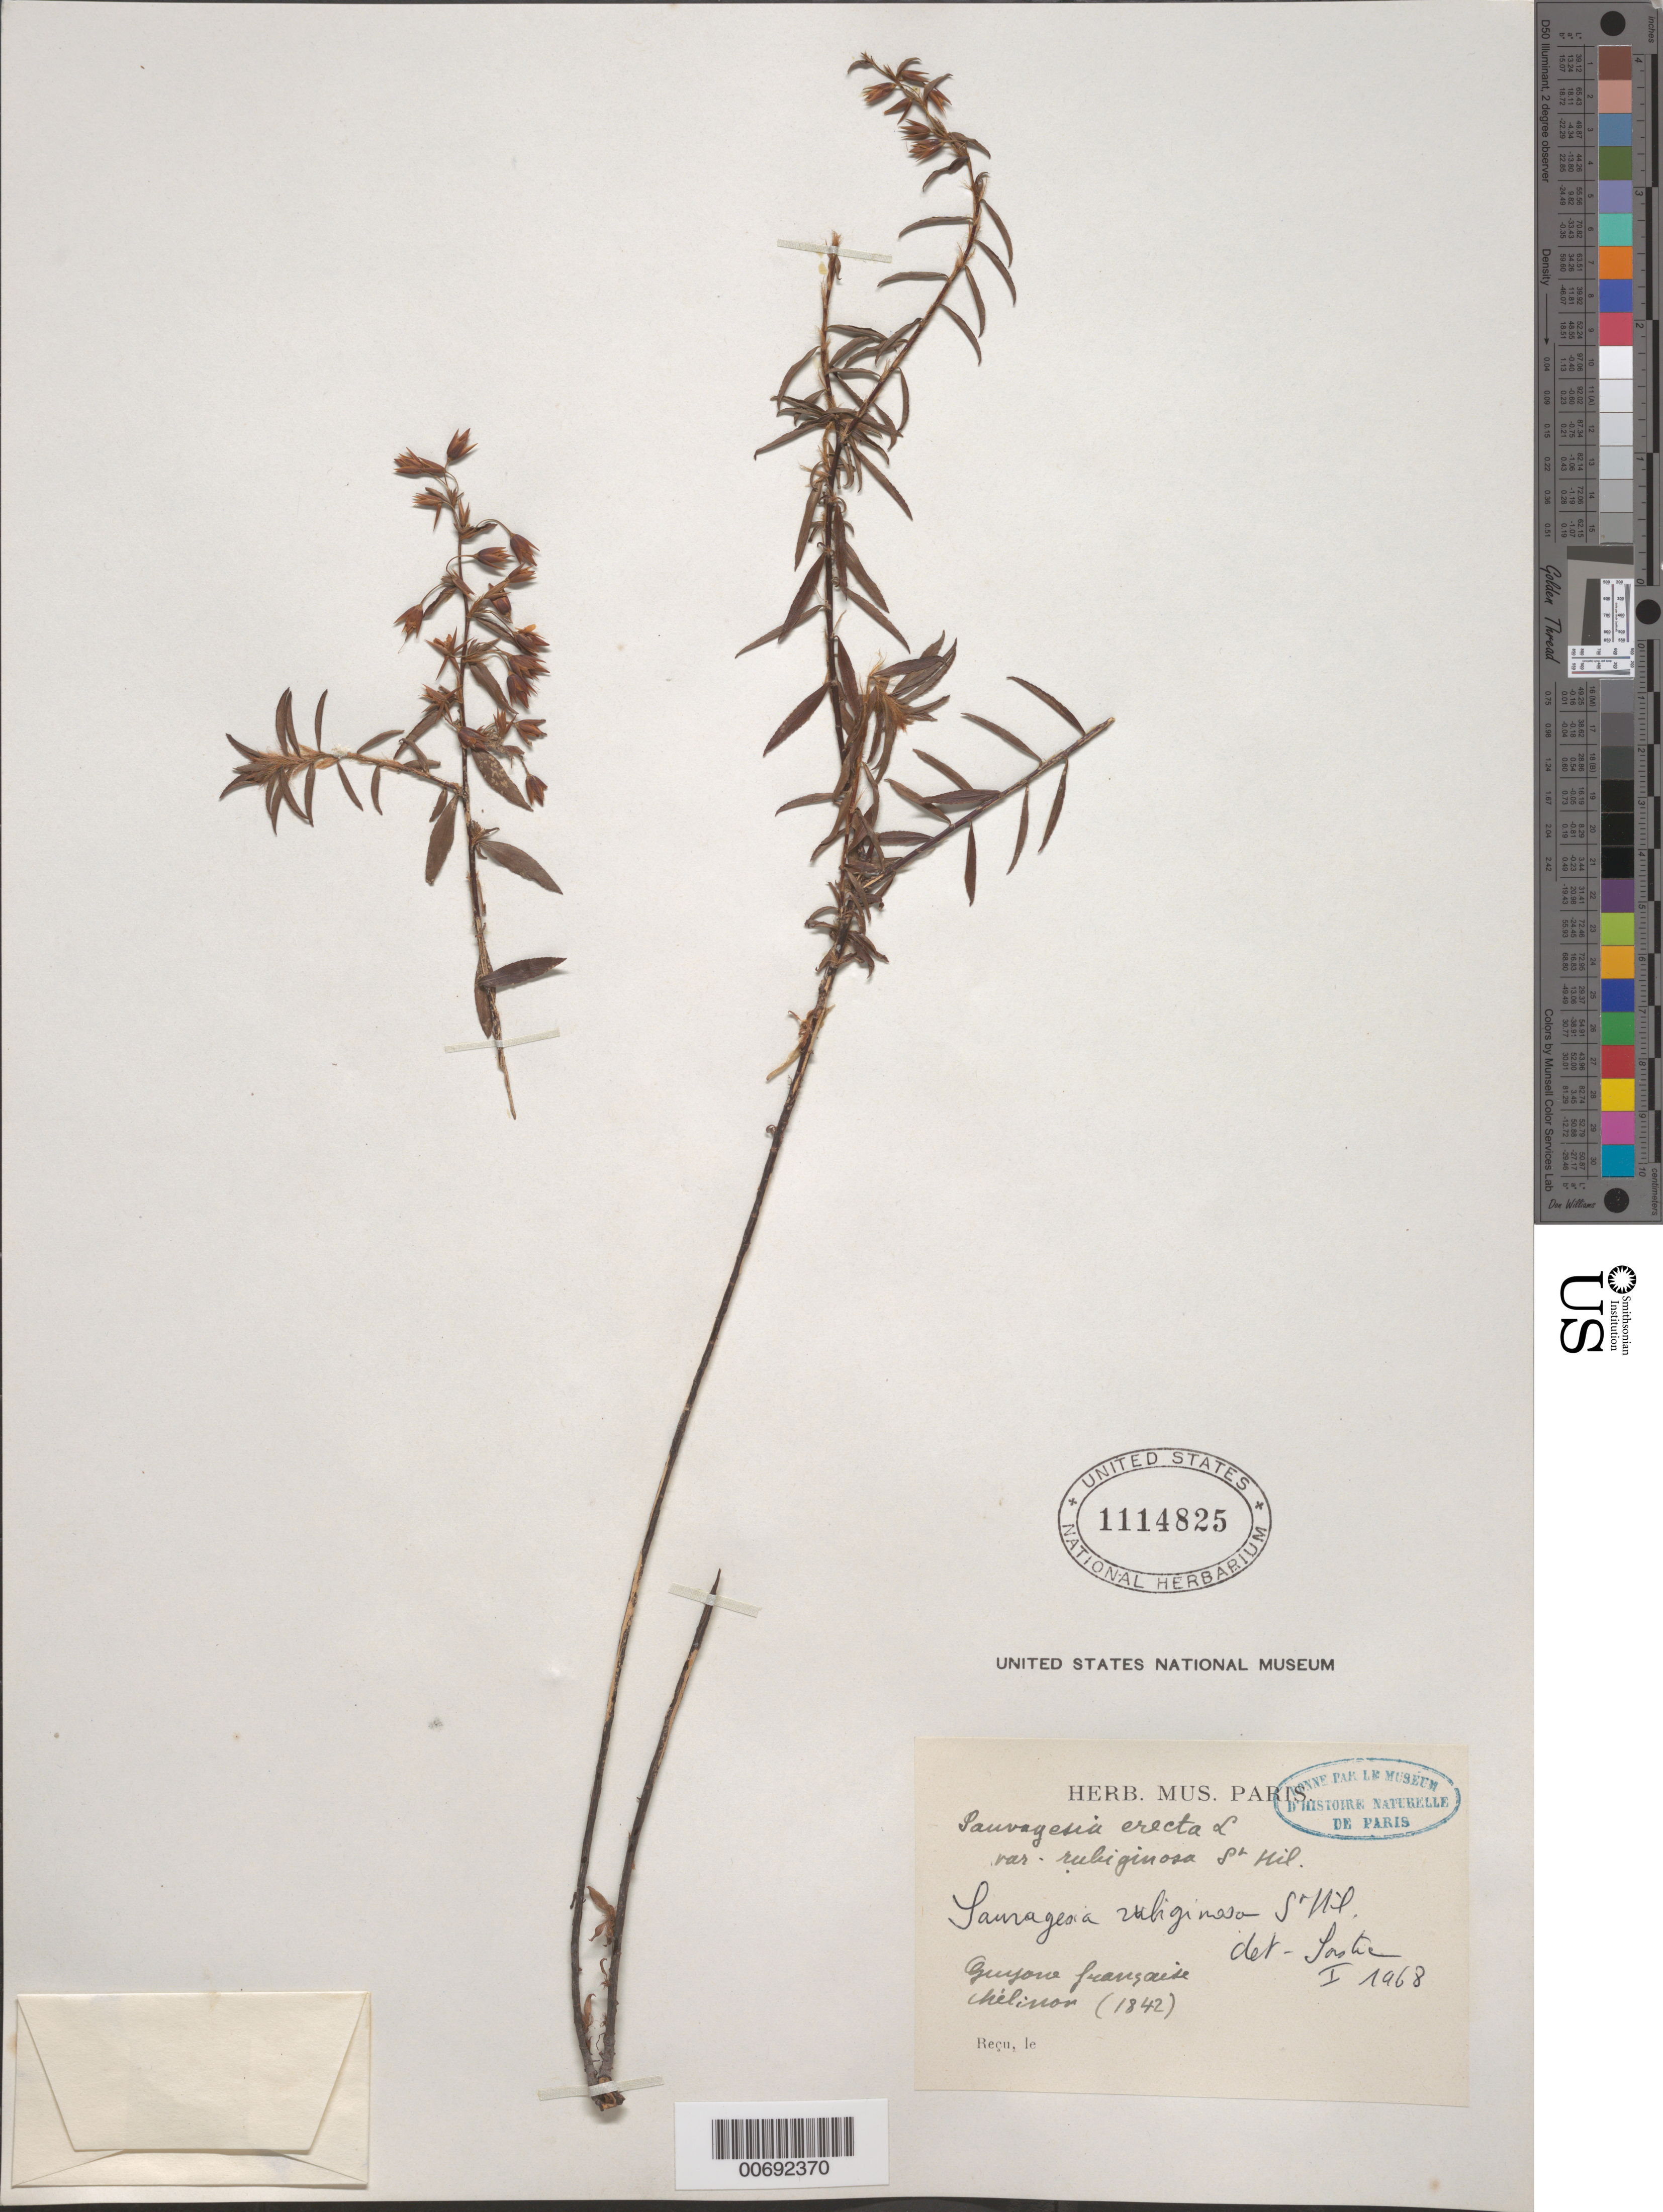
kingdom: Plantae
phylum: Tracheophyta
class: Magnoliopsida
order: Malpighiales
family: Ochnaceae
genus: Sauvagesia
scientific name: Sauvagesia rubiginosa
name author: A. St.-Hil.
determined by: Sastre, C. H. L.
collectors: E. Mélinon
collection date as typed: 1842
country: French Guiana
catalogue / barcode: US 1114825